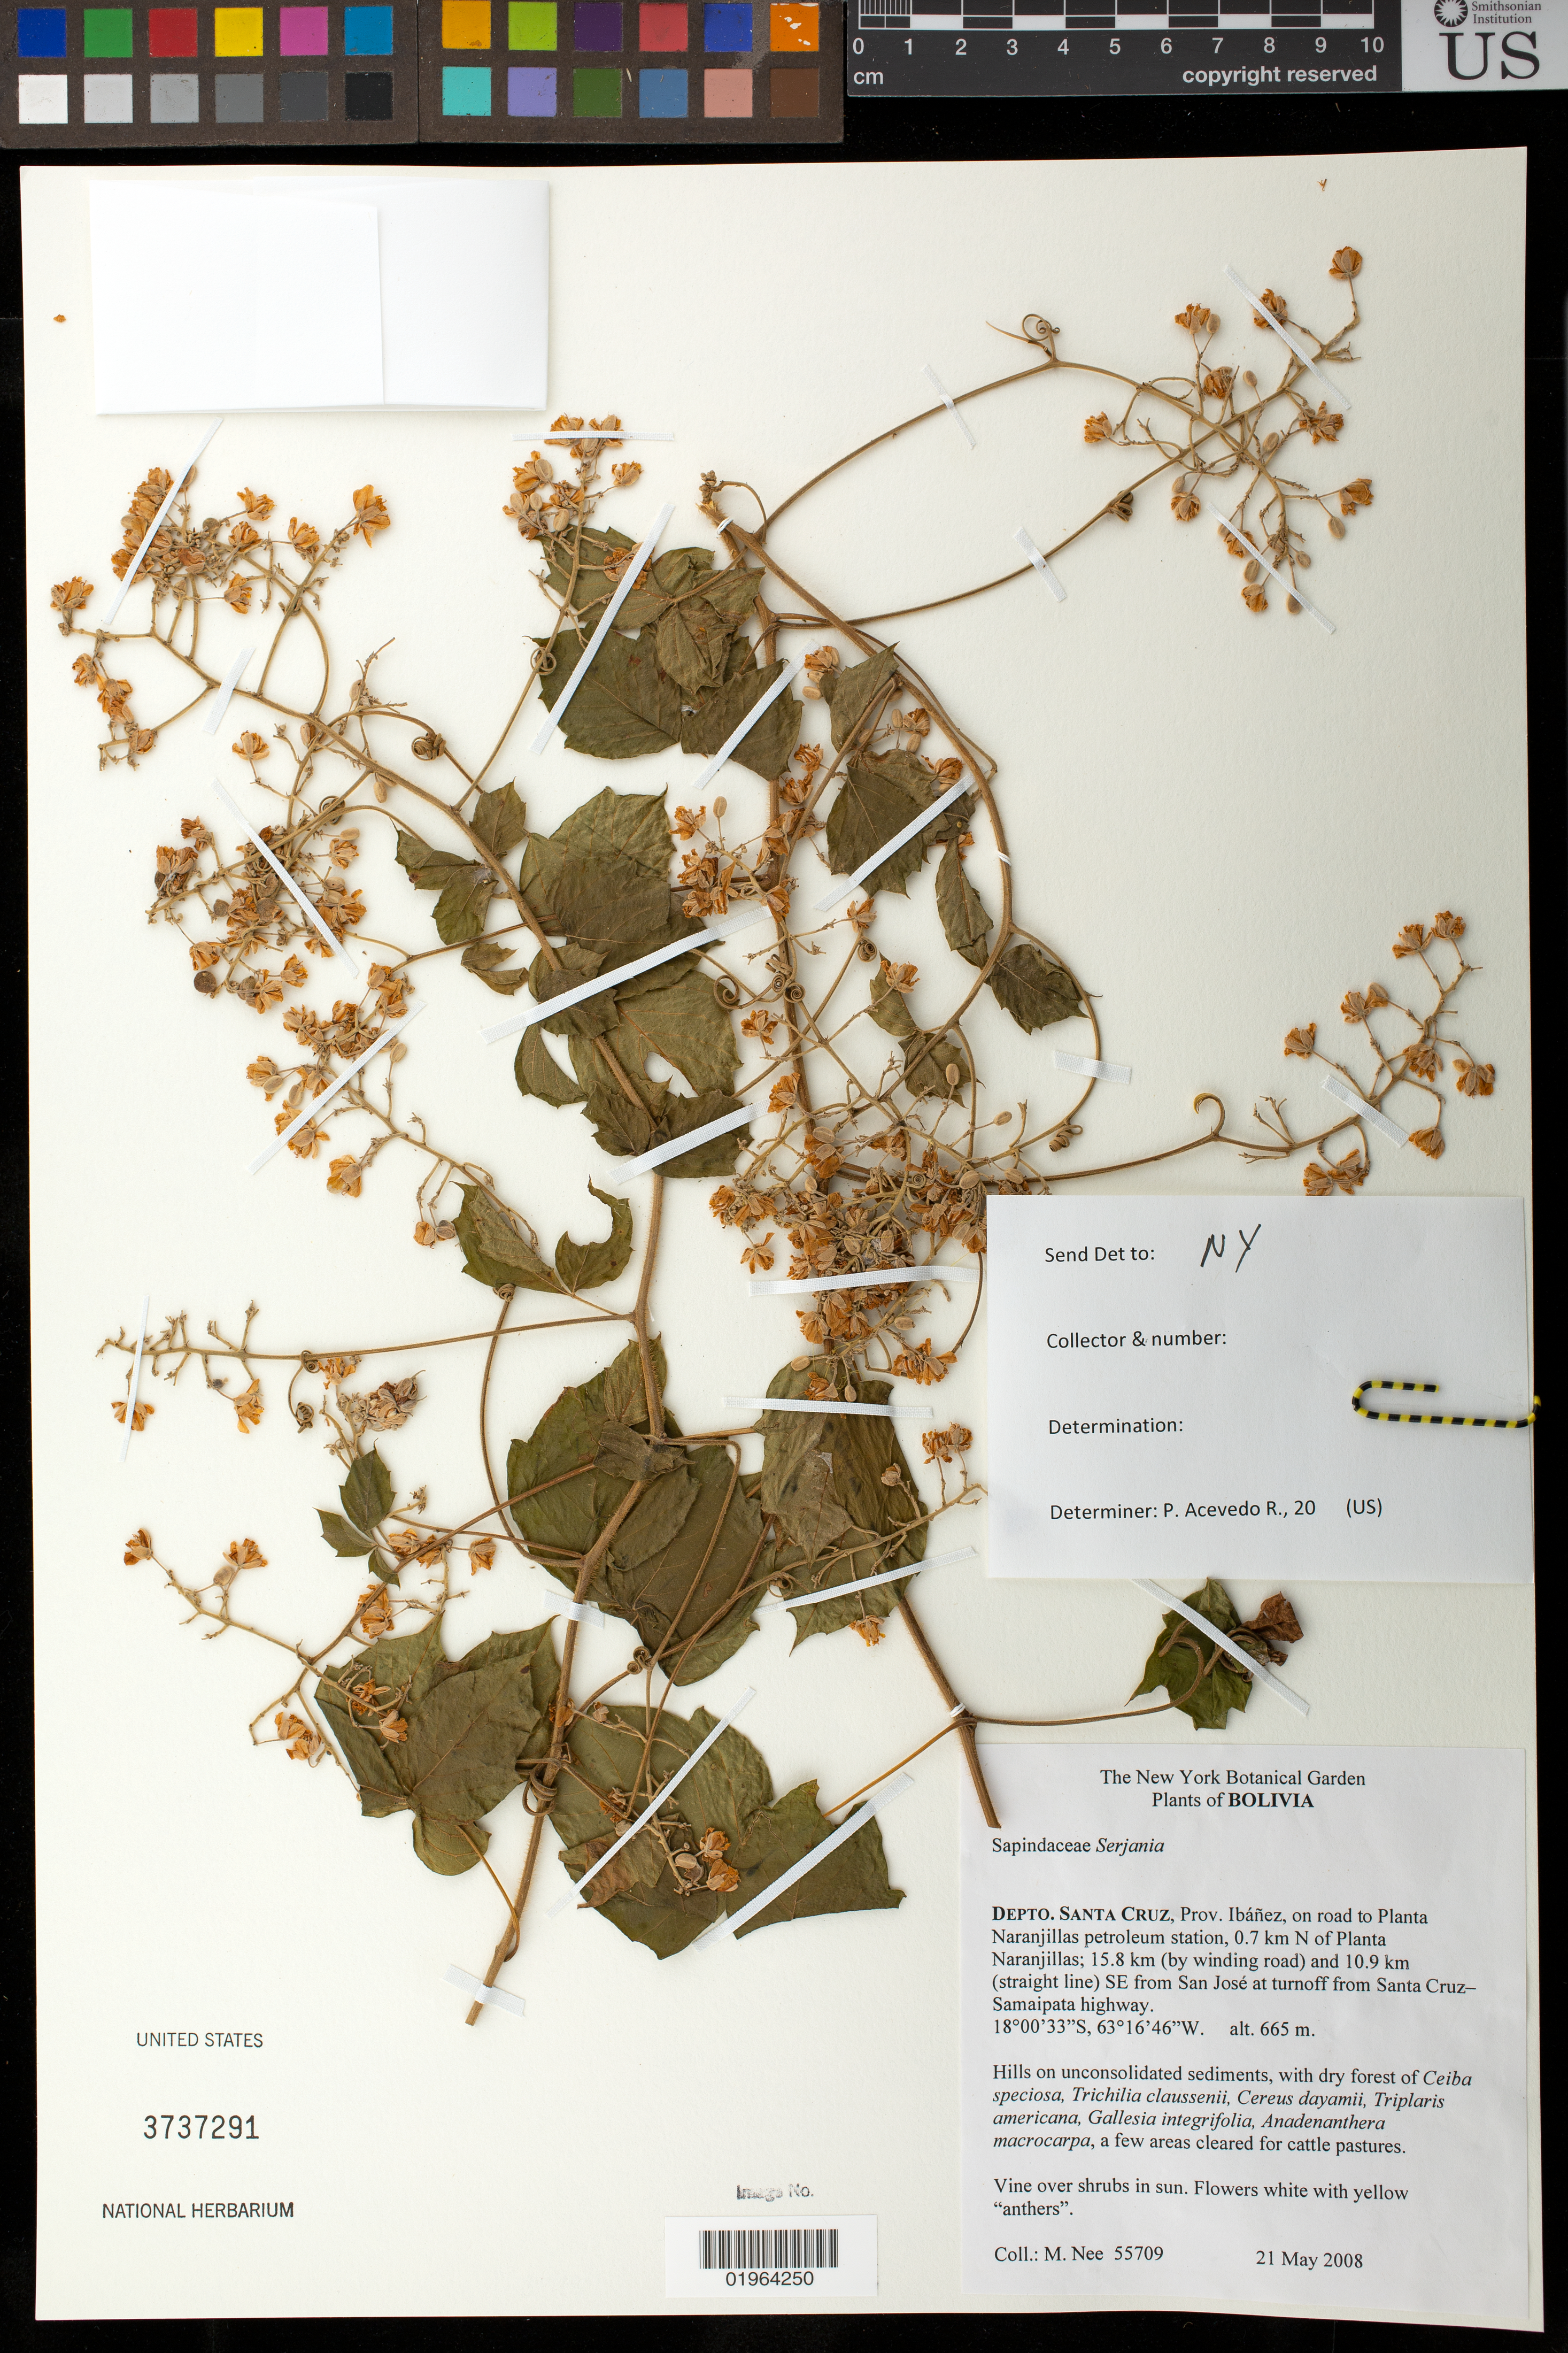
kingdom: Plantae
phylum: Tracheophyta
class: Magnoliopsida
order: Sapindales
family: Sapindaceae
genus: Serjania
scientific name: Serjania mansiana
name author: Mart.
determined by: Acevedo-Rodríguez, P., (BOT), Smithsonian Institution - National Museum of Natural History (UNITED STATES)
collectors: M. Nee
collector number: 55709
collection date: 2008-05-21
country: Bolivia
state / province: Santa Cruz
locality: Depto. Santa Cruz, Prov. Ibáñez, on road to Planta Naranjillas petroleum station, 0.7 km N of Planta Naranjillas; 15.8 km (by winding road) and 10.9 km (straight line) SE from San Jose at turnoff from Santa Cruz-Samaipata highway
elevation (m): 665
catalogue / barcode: US 3737291